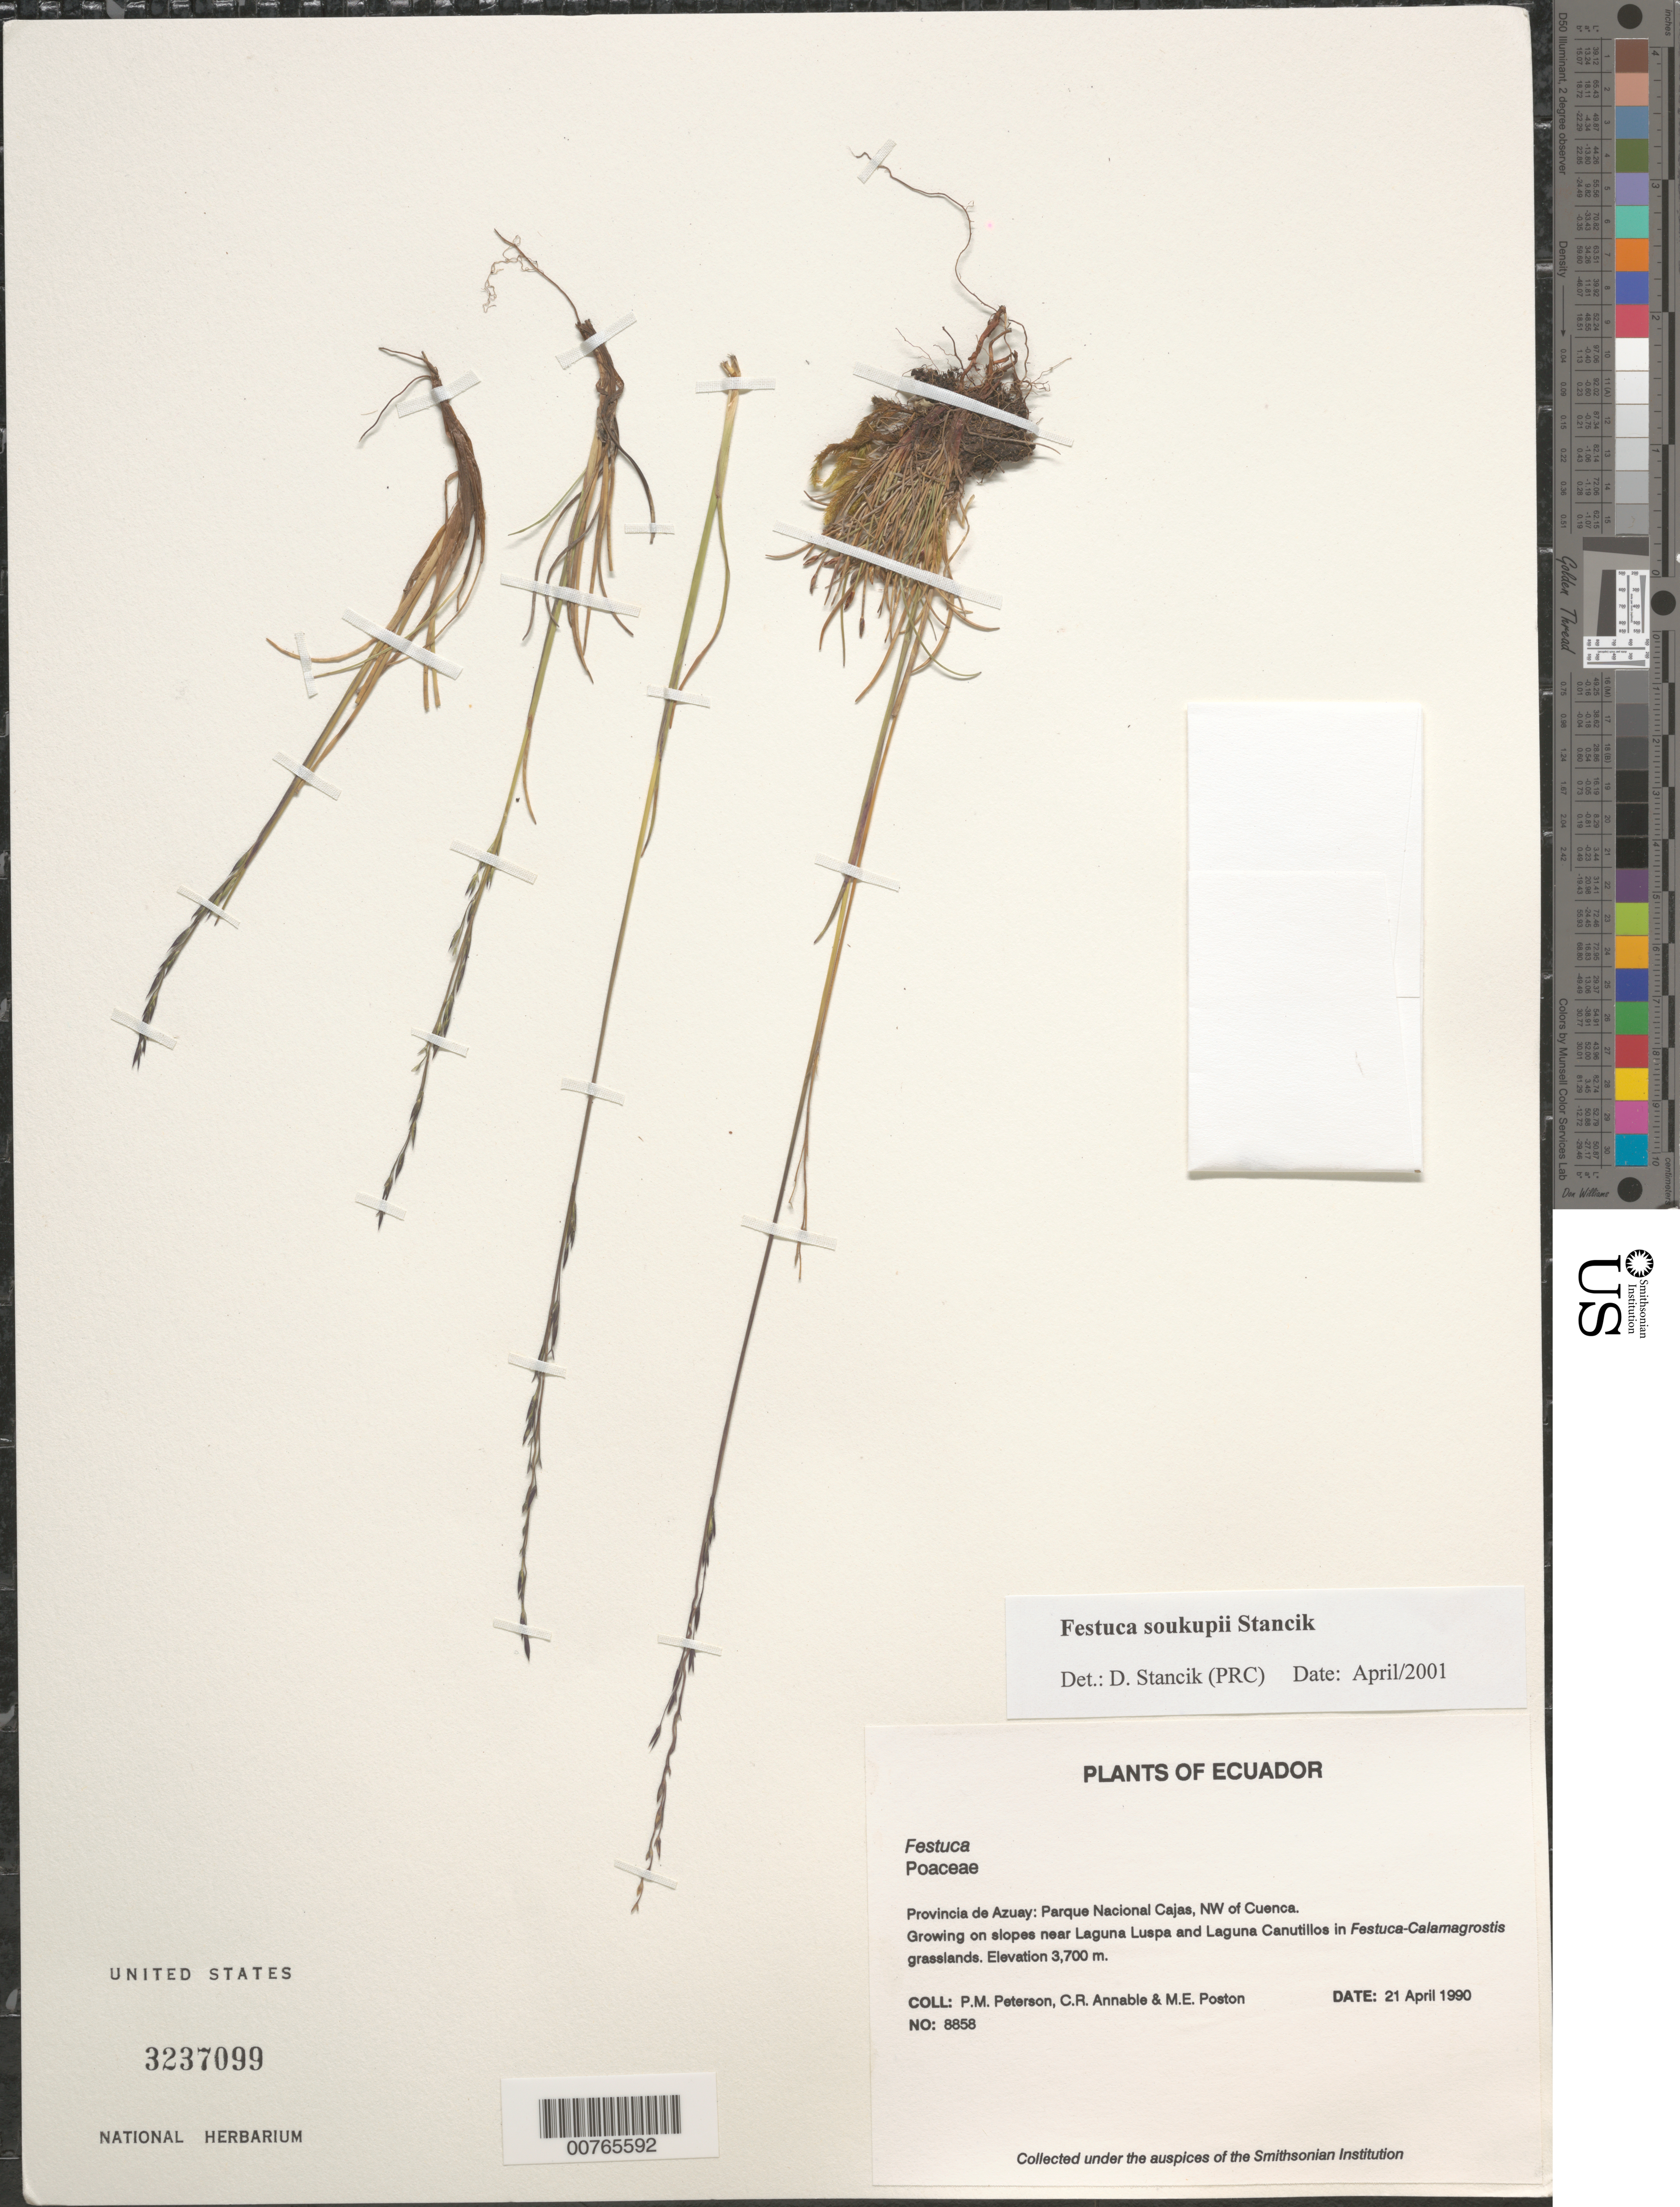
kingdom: Plantae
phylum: Tracheophyta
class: Liliopsida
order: Poales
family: Poaceae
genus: Festuca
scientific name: Festuca soukupii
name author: Stancik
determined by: Stancik, D.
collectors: P. M. Peterson, C. R. Annable & M. Poston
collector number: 08858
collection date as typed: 21 Apr 1990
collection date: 1990-04-21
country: Ecuador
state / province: Azuay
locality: Parque Nacional Cajas, NW of Cuenca.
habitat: Growing on slopes near Laguna Luspa and Laguna Canutillos in Festuca-Calamagrostis grasslands.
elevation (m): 3700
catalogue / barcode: US 3237099